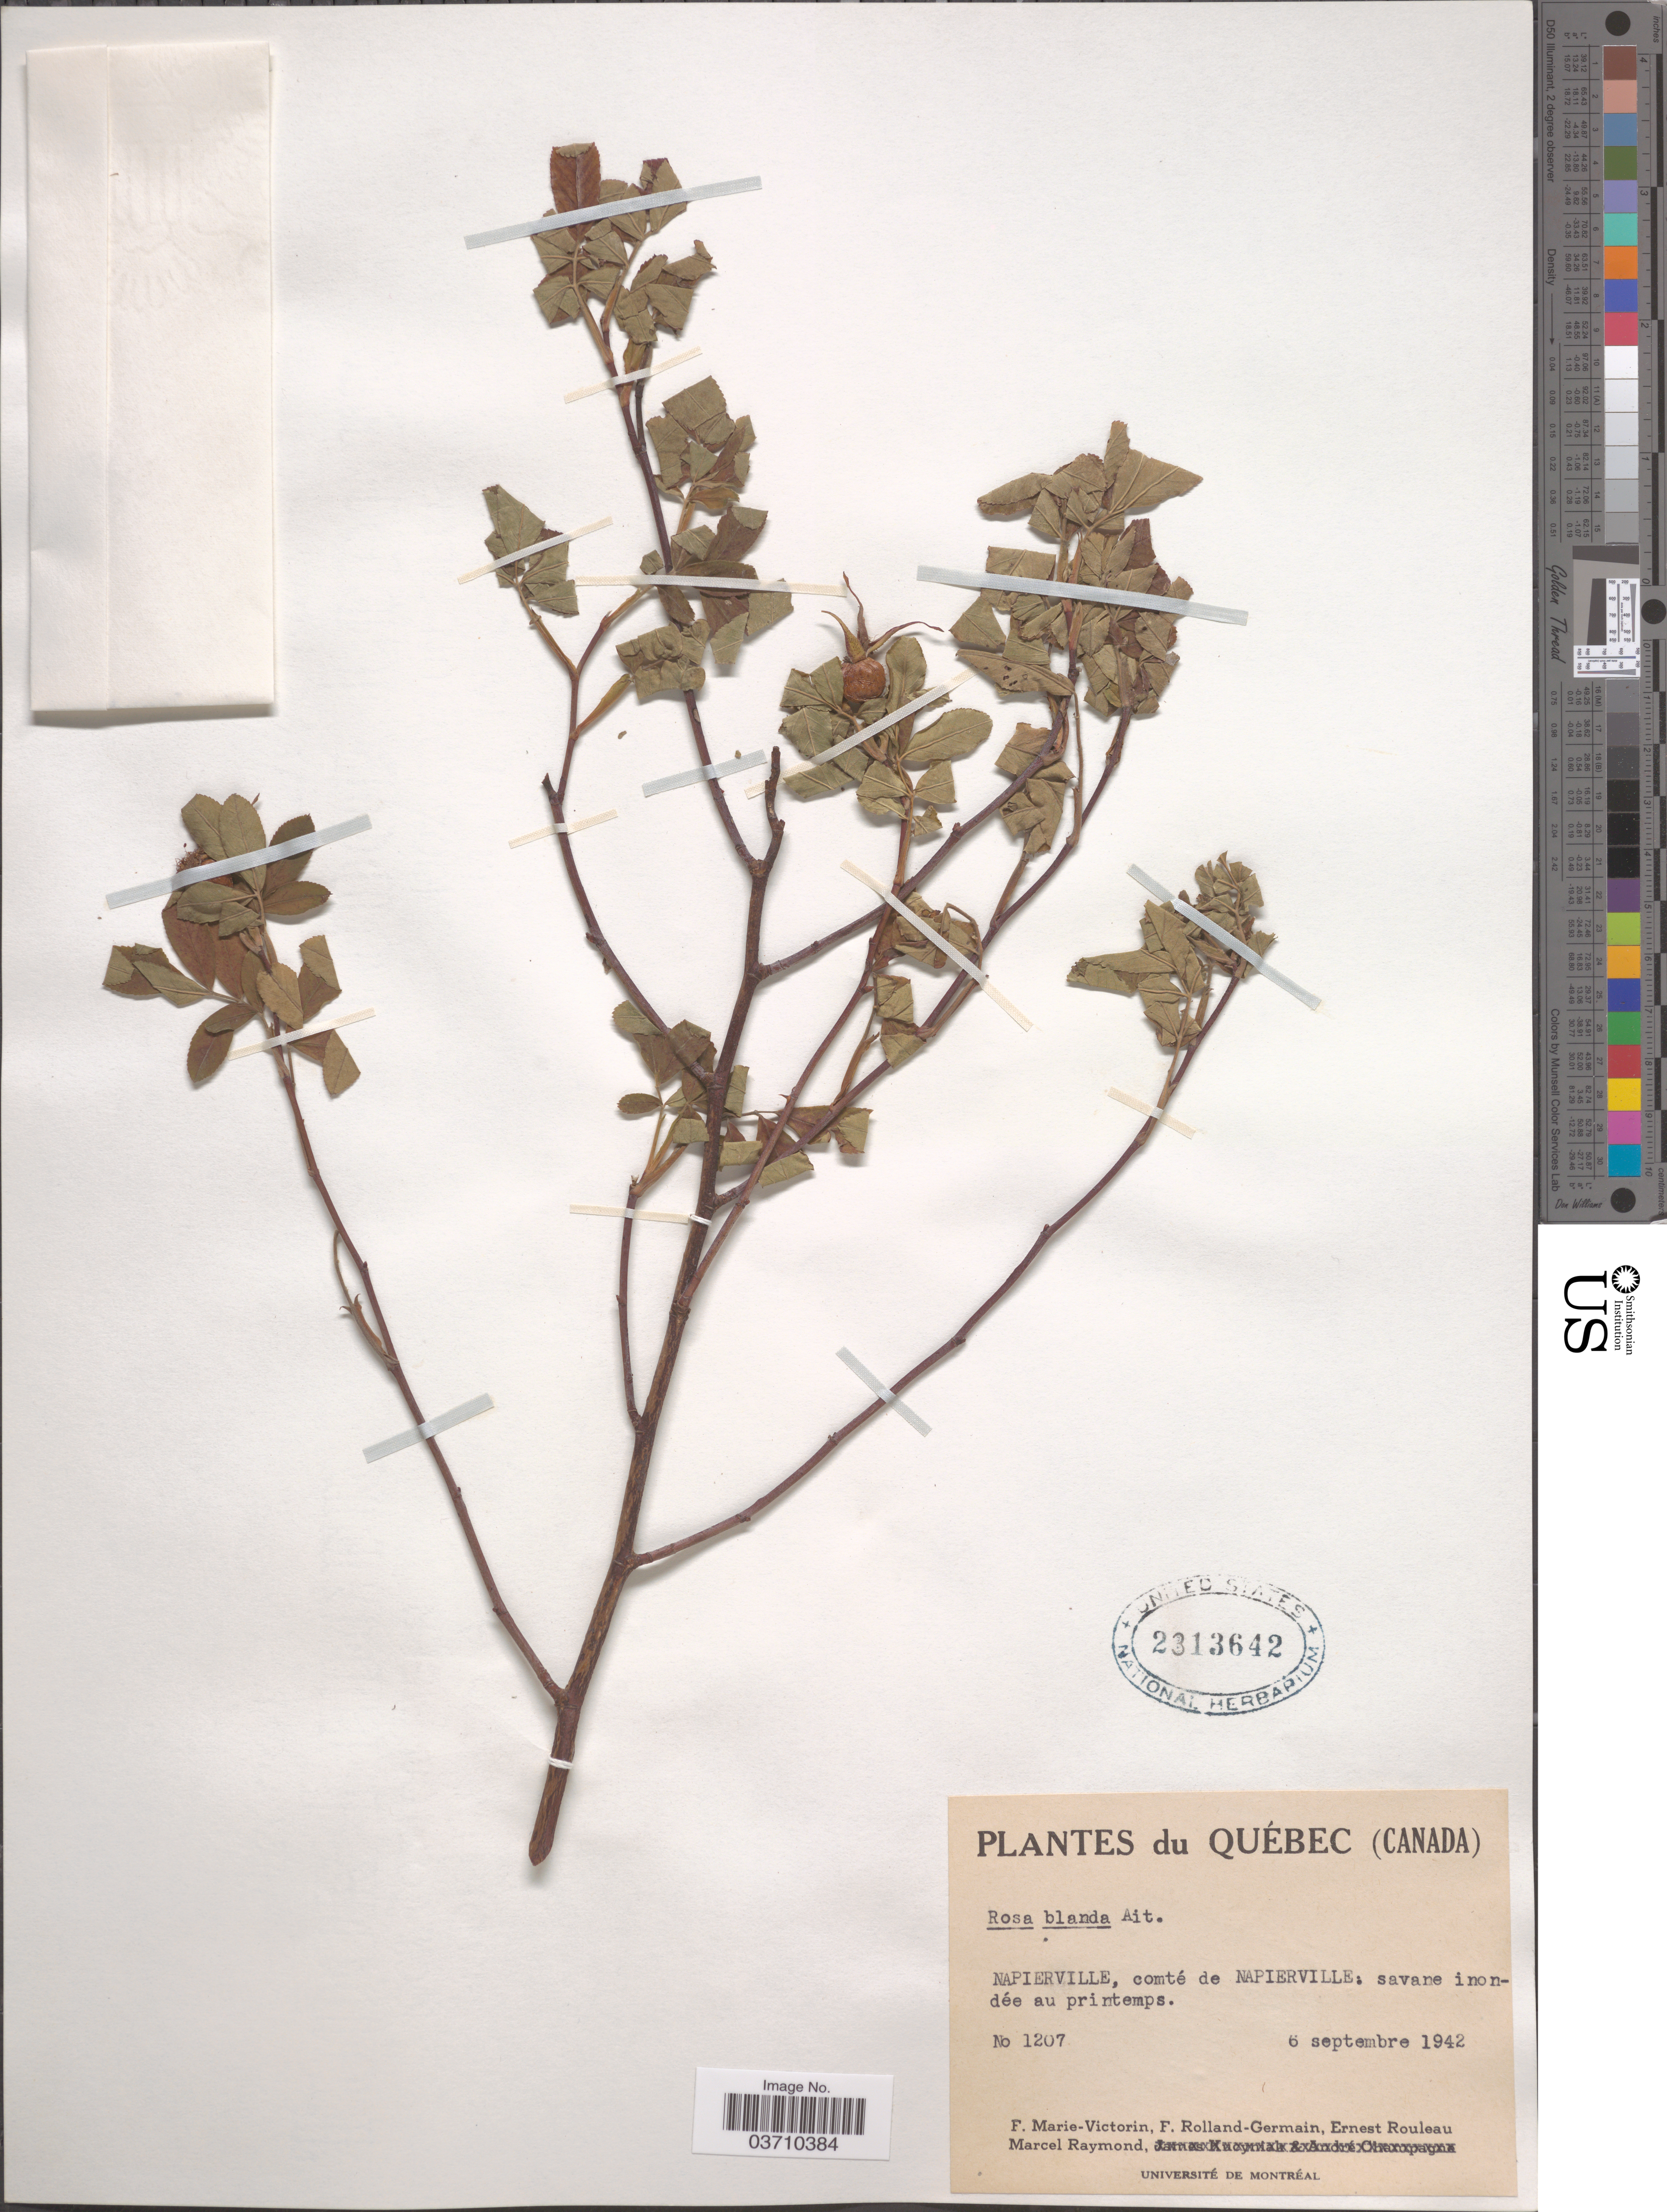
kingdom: Plantae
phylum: Tracheophyta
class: Magnoliopsida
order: Rosales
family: Rosaceae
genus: Rosa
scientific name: Rosa blanda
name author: Aiton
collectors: F. Marie-Victorin, Rolland-Germain, E. Rouleau & M. Raymond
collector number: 1207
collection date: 1942-09-06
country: Canada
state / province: Quebec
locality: Napierville, comté de Napierville.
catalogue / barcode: US 2313642